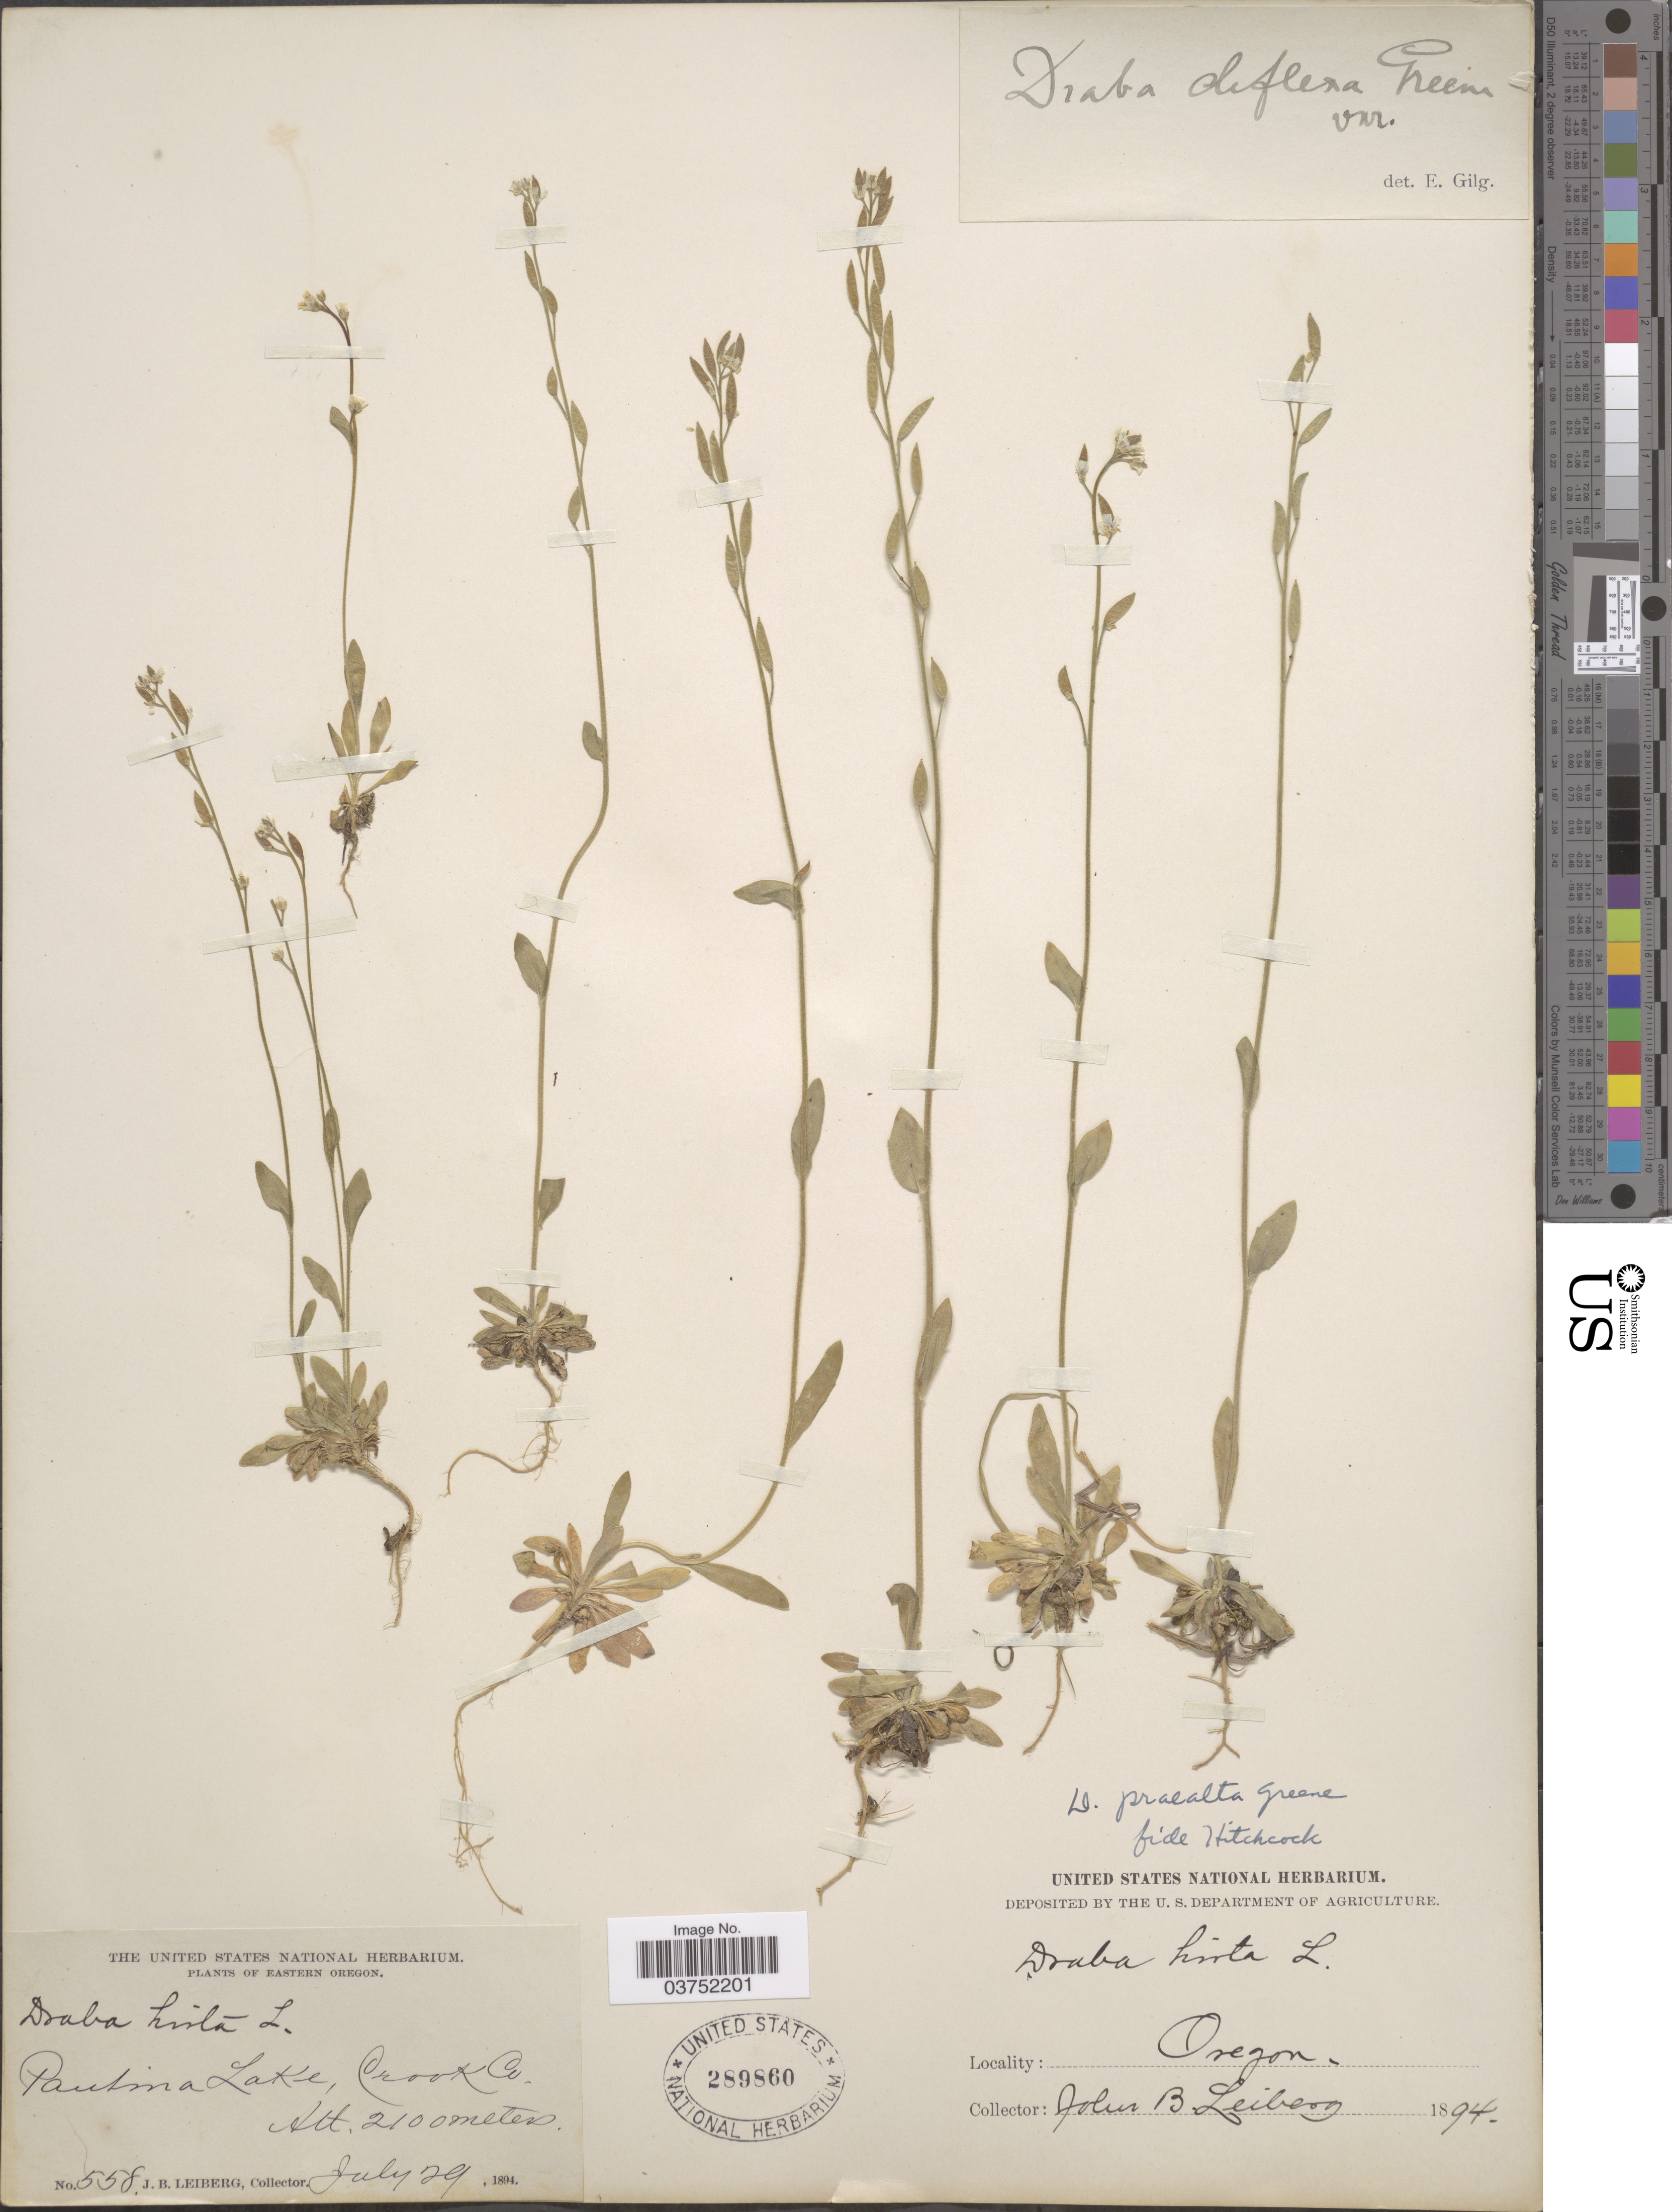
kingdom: Plantae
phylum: Tracheophyta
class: Magnoliopsida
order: Brassicales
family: Brassicaceae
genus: Draba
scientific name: Draba praealta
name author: Greene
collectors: J. B. Leiberg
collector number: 558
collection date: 1894-07-29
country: United States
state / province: Oregon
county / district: Deschutes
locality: Eastern Oregon. Paulina Lake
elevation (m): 2100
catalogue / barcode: US 289860